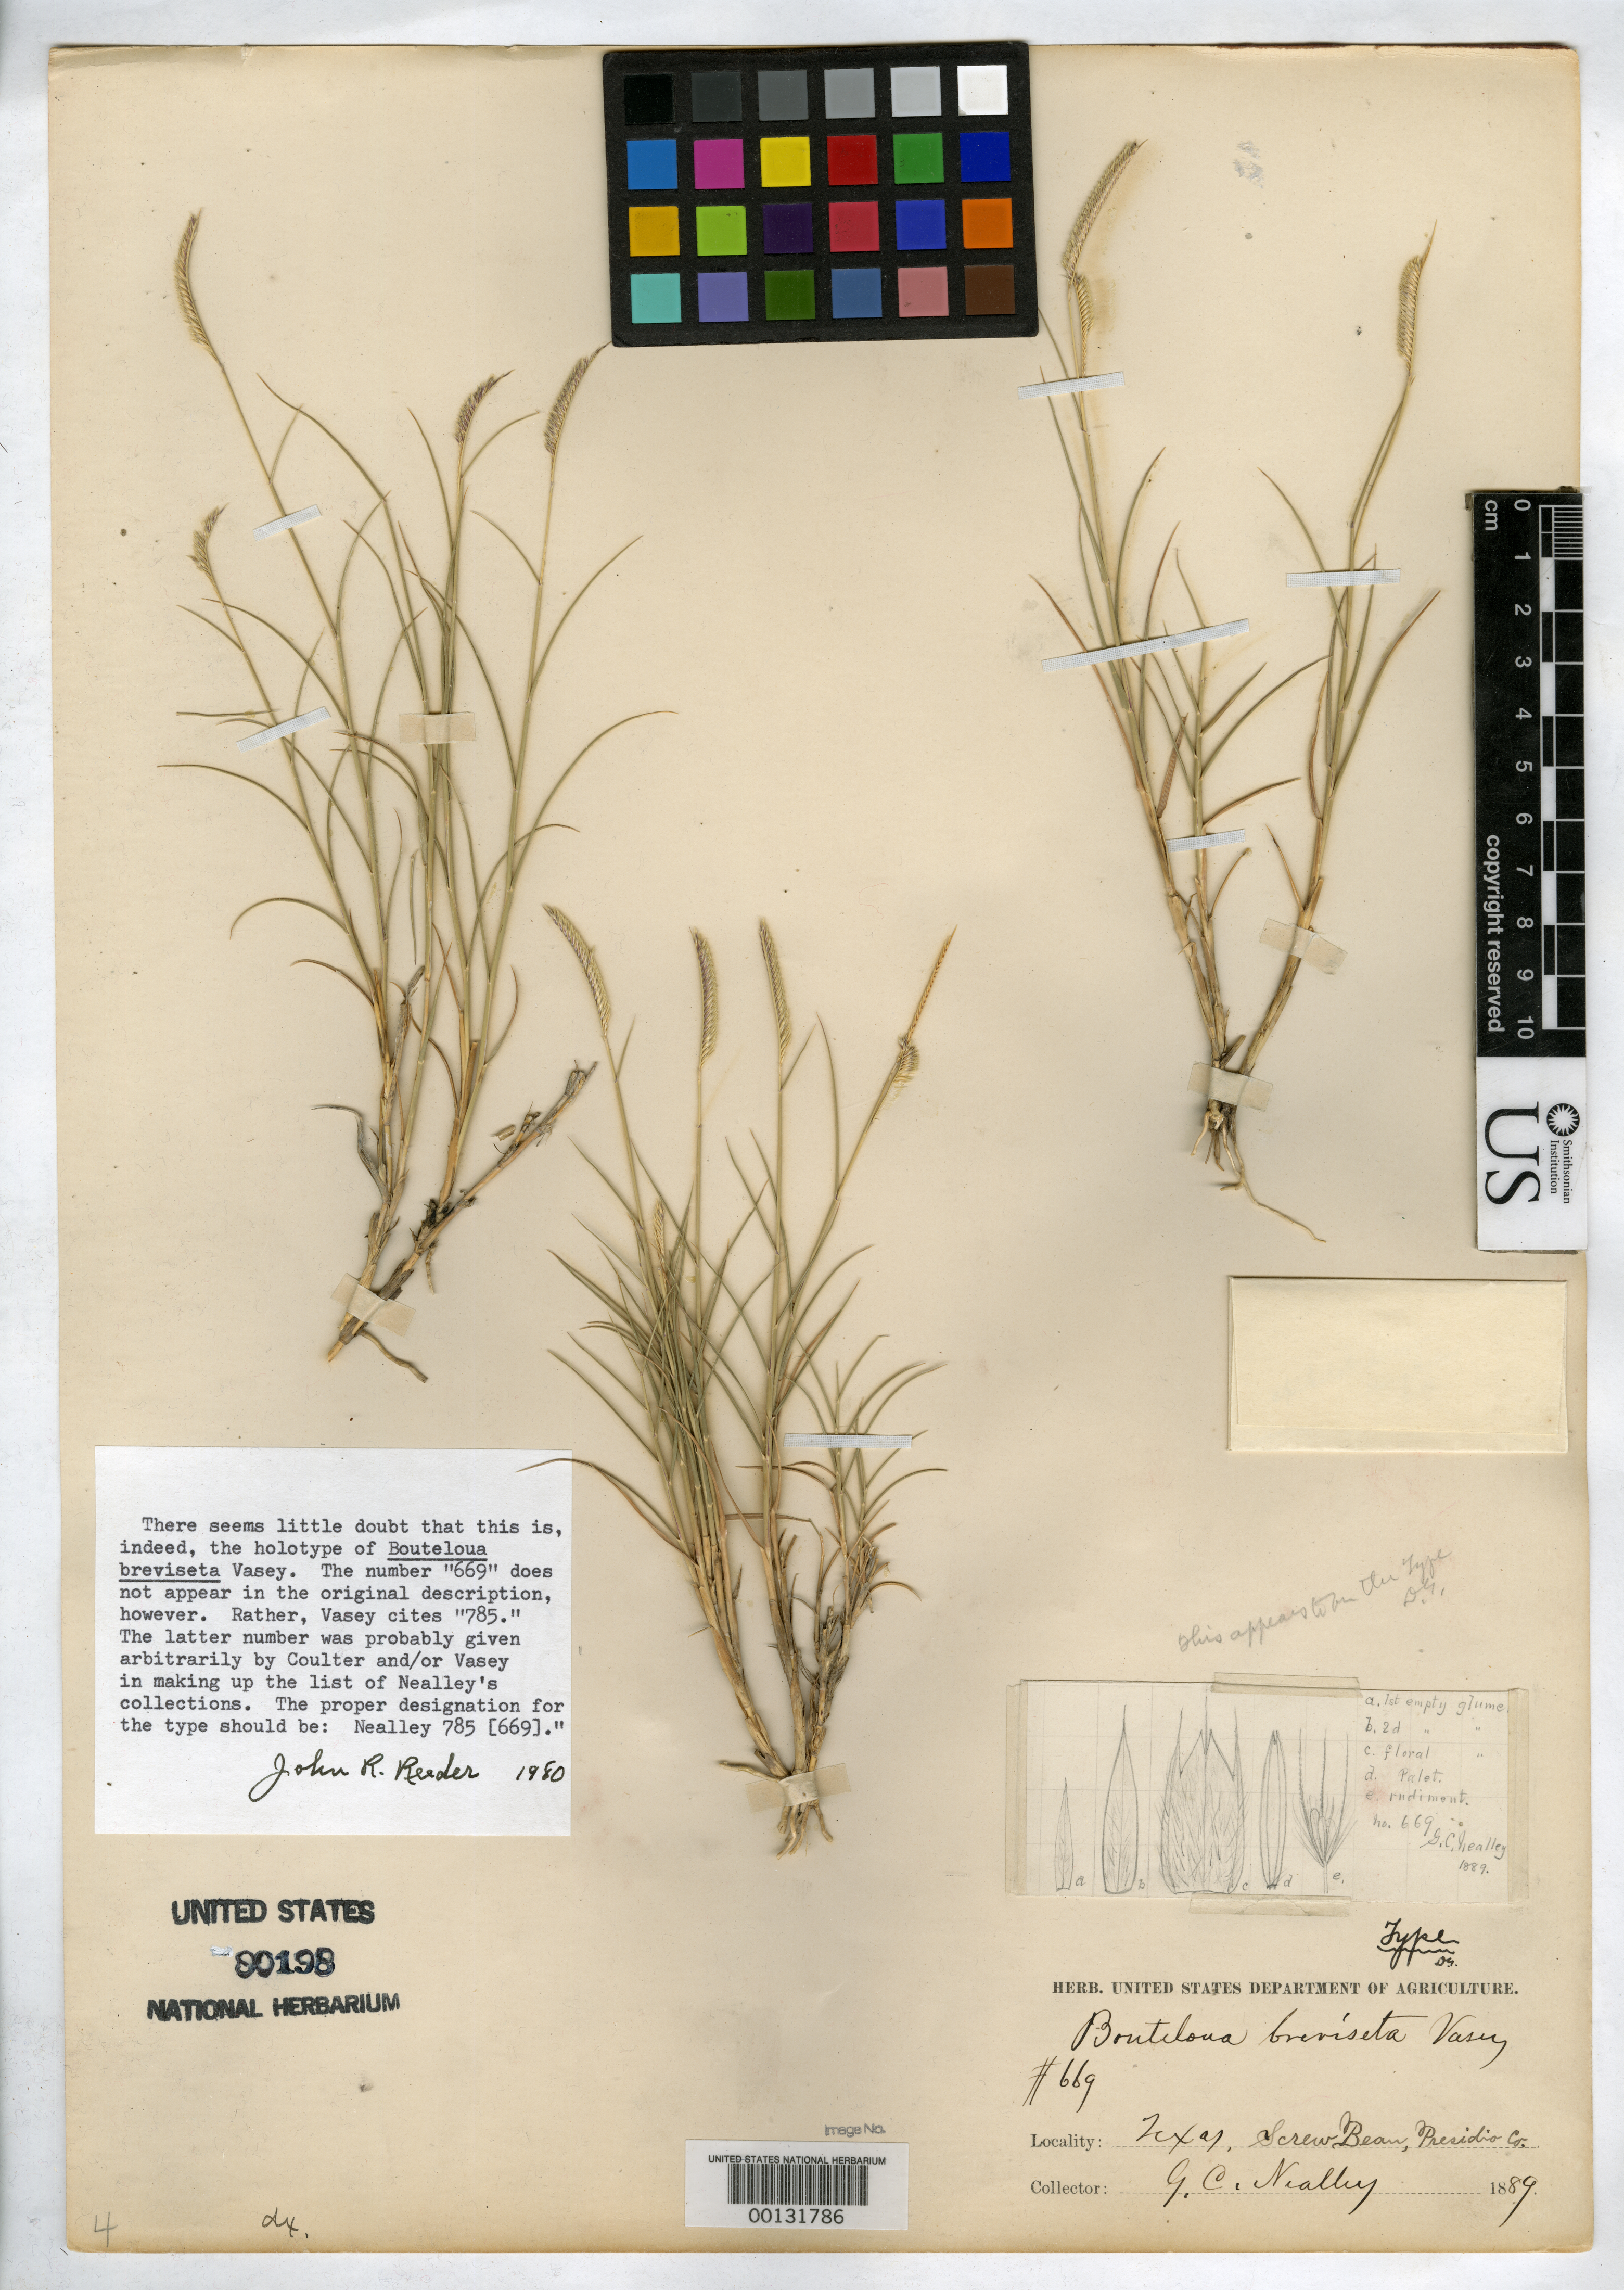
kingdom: Plantae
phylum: Tracheophyta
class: Liliopsida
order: Poales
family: Poaceae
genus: Bouteloua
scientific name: Bouteloua breviseta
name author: Vasey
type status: Holotype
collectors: G. C. Nealley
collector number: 669 [785]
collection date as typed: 1889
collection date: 1889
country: United States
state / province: Texas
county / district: Presidio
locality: Screw Bean.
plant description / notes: See attached notes by J.R. Reeder (1980). Cited as "785" in protologue, apparently a taxon number rather than collection number.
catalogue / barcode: US 80198